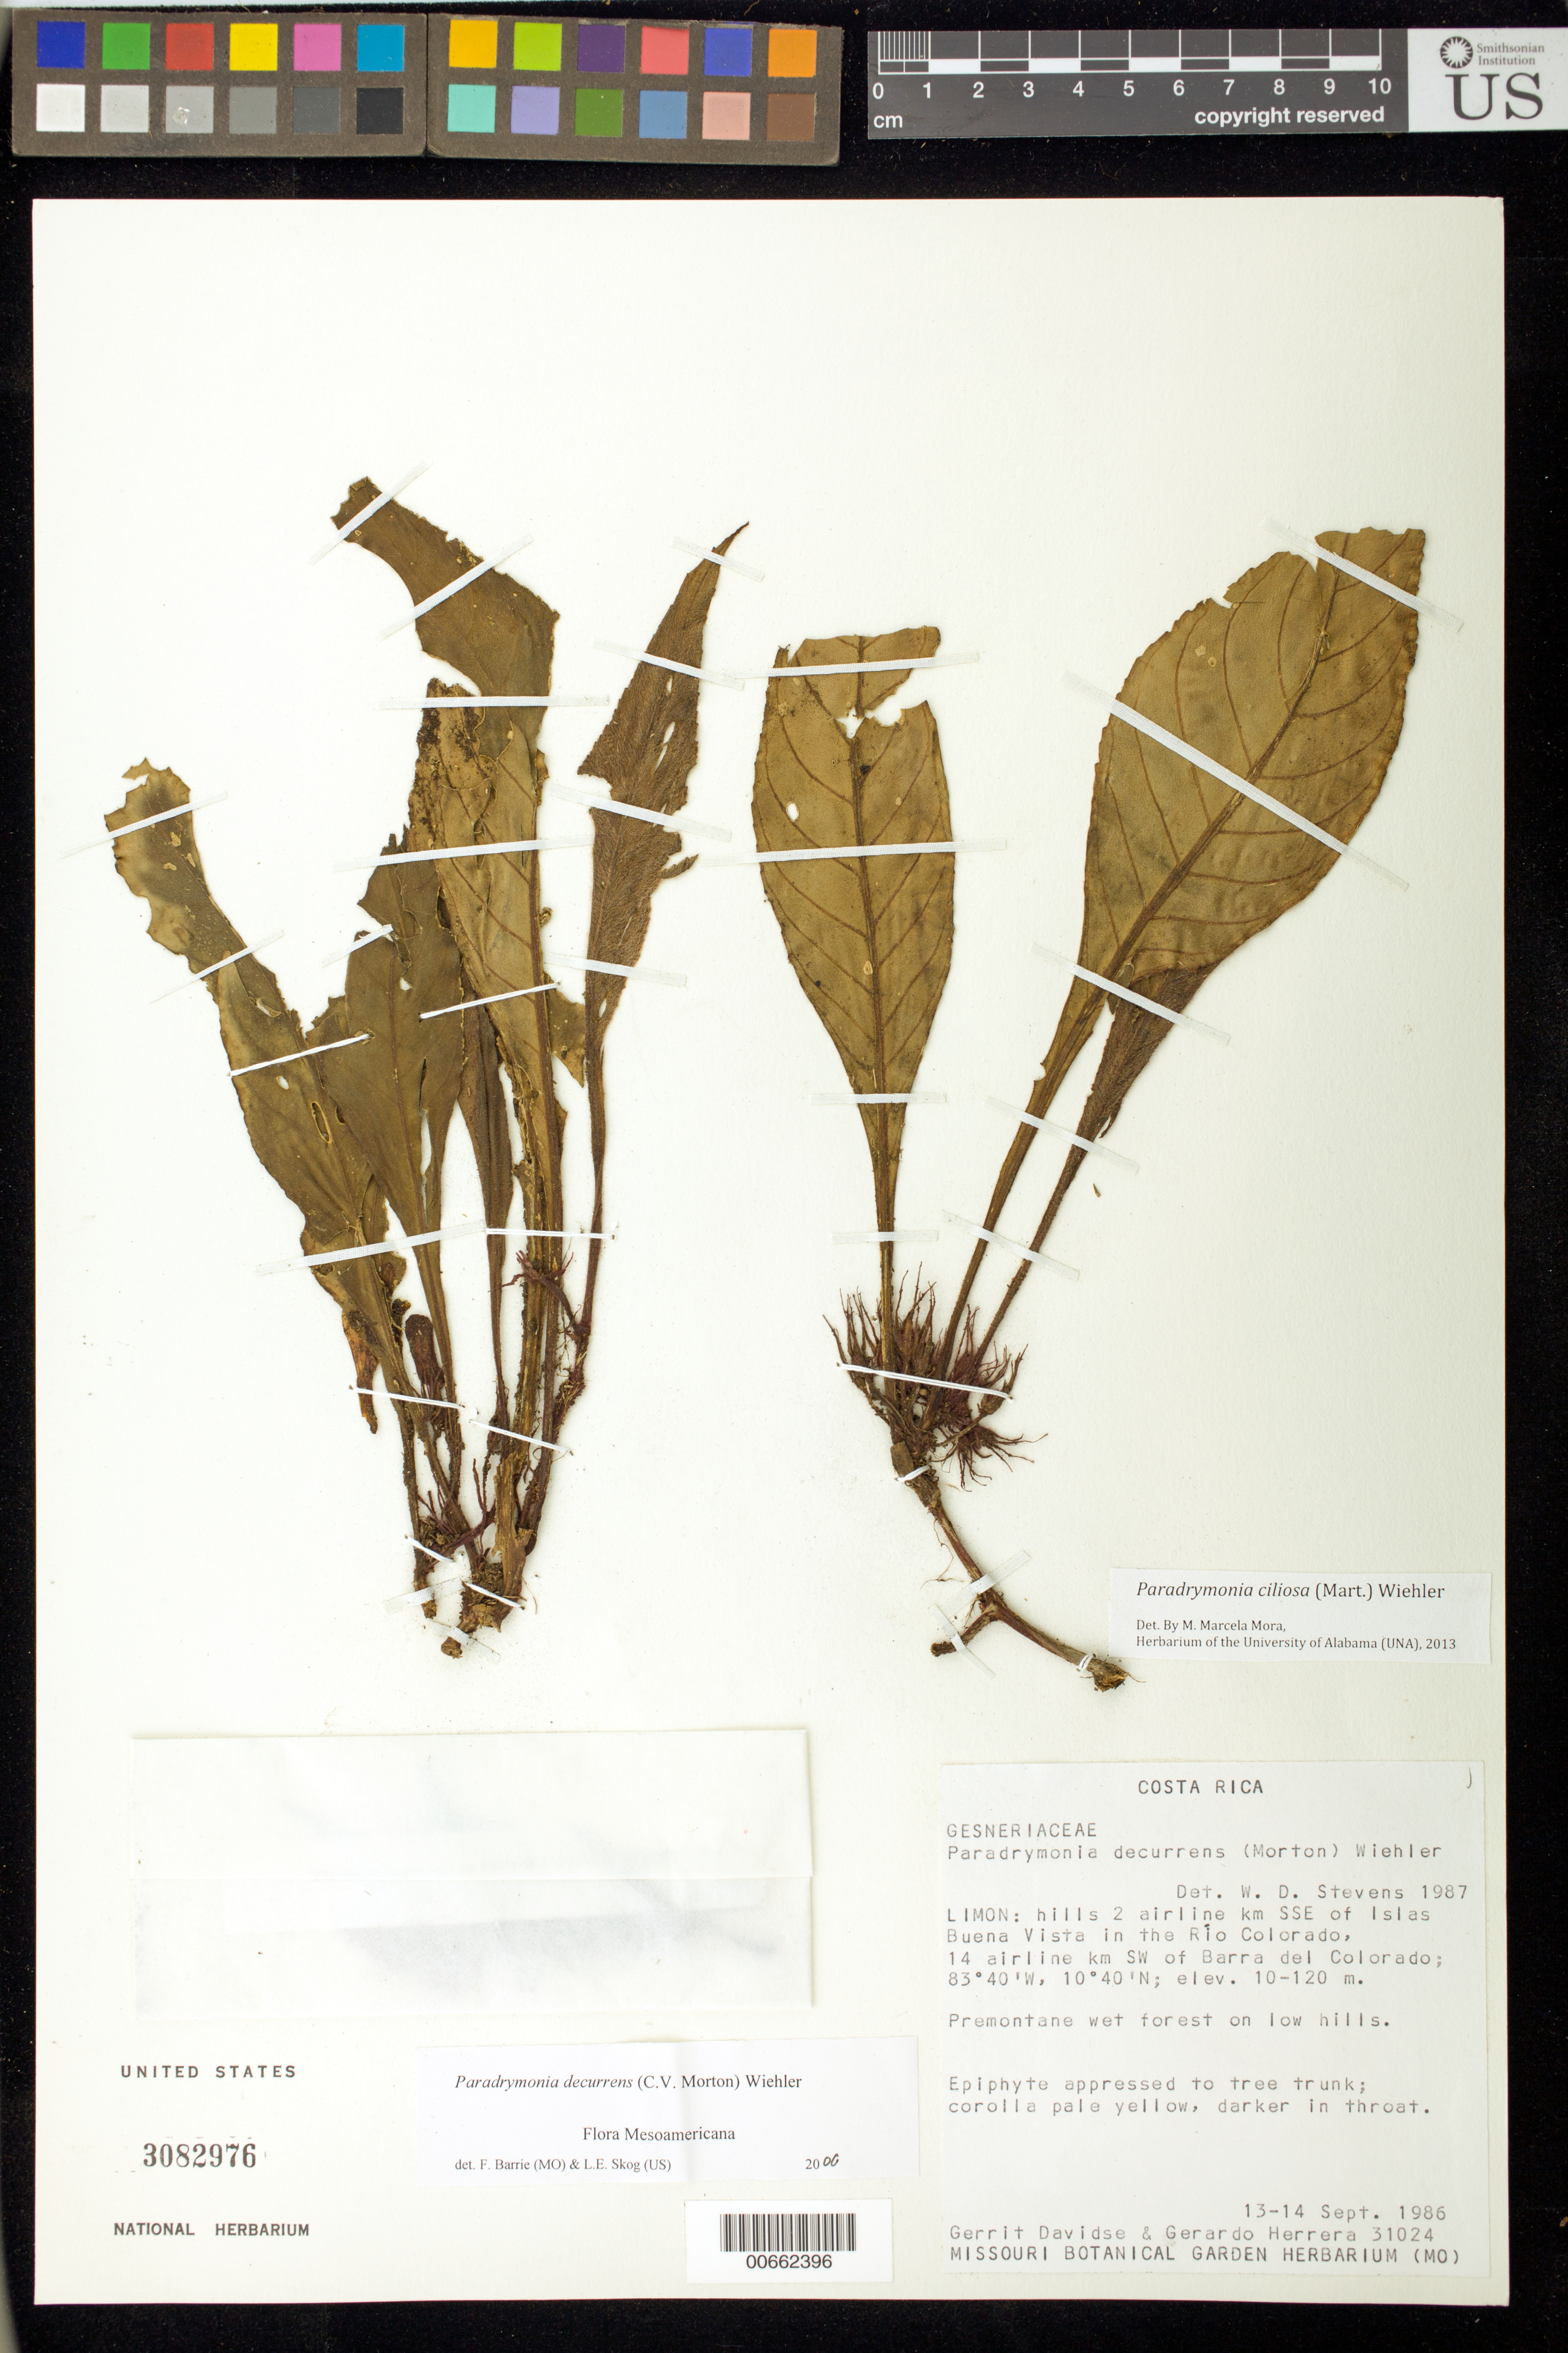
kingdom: Plantae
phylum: Tracheophyta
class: Magnoliopsida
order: Lamiales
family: Gesneriaceae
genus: Paradrymonia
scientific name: Paradrymonia ciliosa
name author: (Mart.) Wiehler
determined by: Mora, M. Marcela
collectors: G. Davidse & G. Herrera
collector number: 31024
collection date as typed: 13-14 Sep 1986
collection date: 1986-09-13/1986-09-14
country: Costa Rica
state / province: Limón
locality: Hills 2 airline km SSE of Islas Buena Vista in the Río Colorado, 14 airline km SW of Barra del Colorado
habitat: Premontane wet forest on low hills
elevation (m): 10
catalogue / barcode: US 3082976